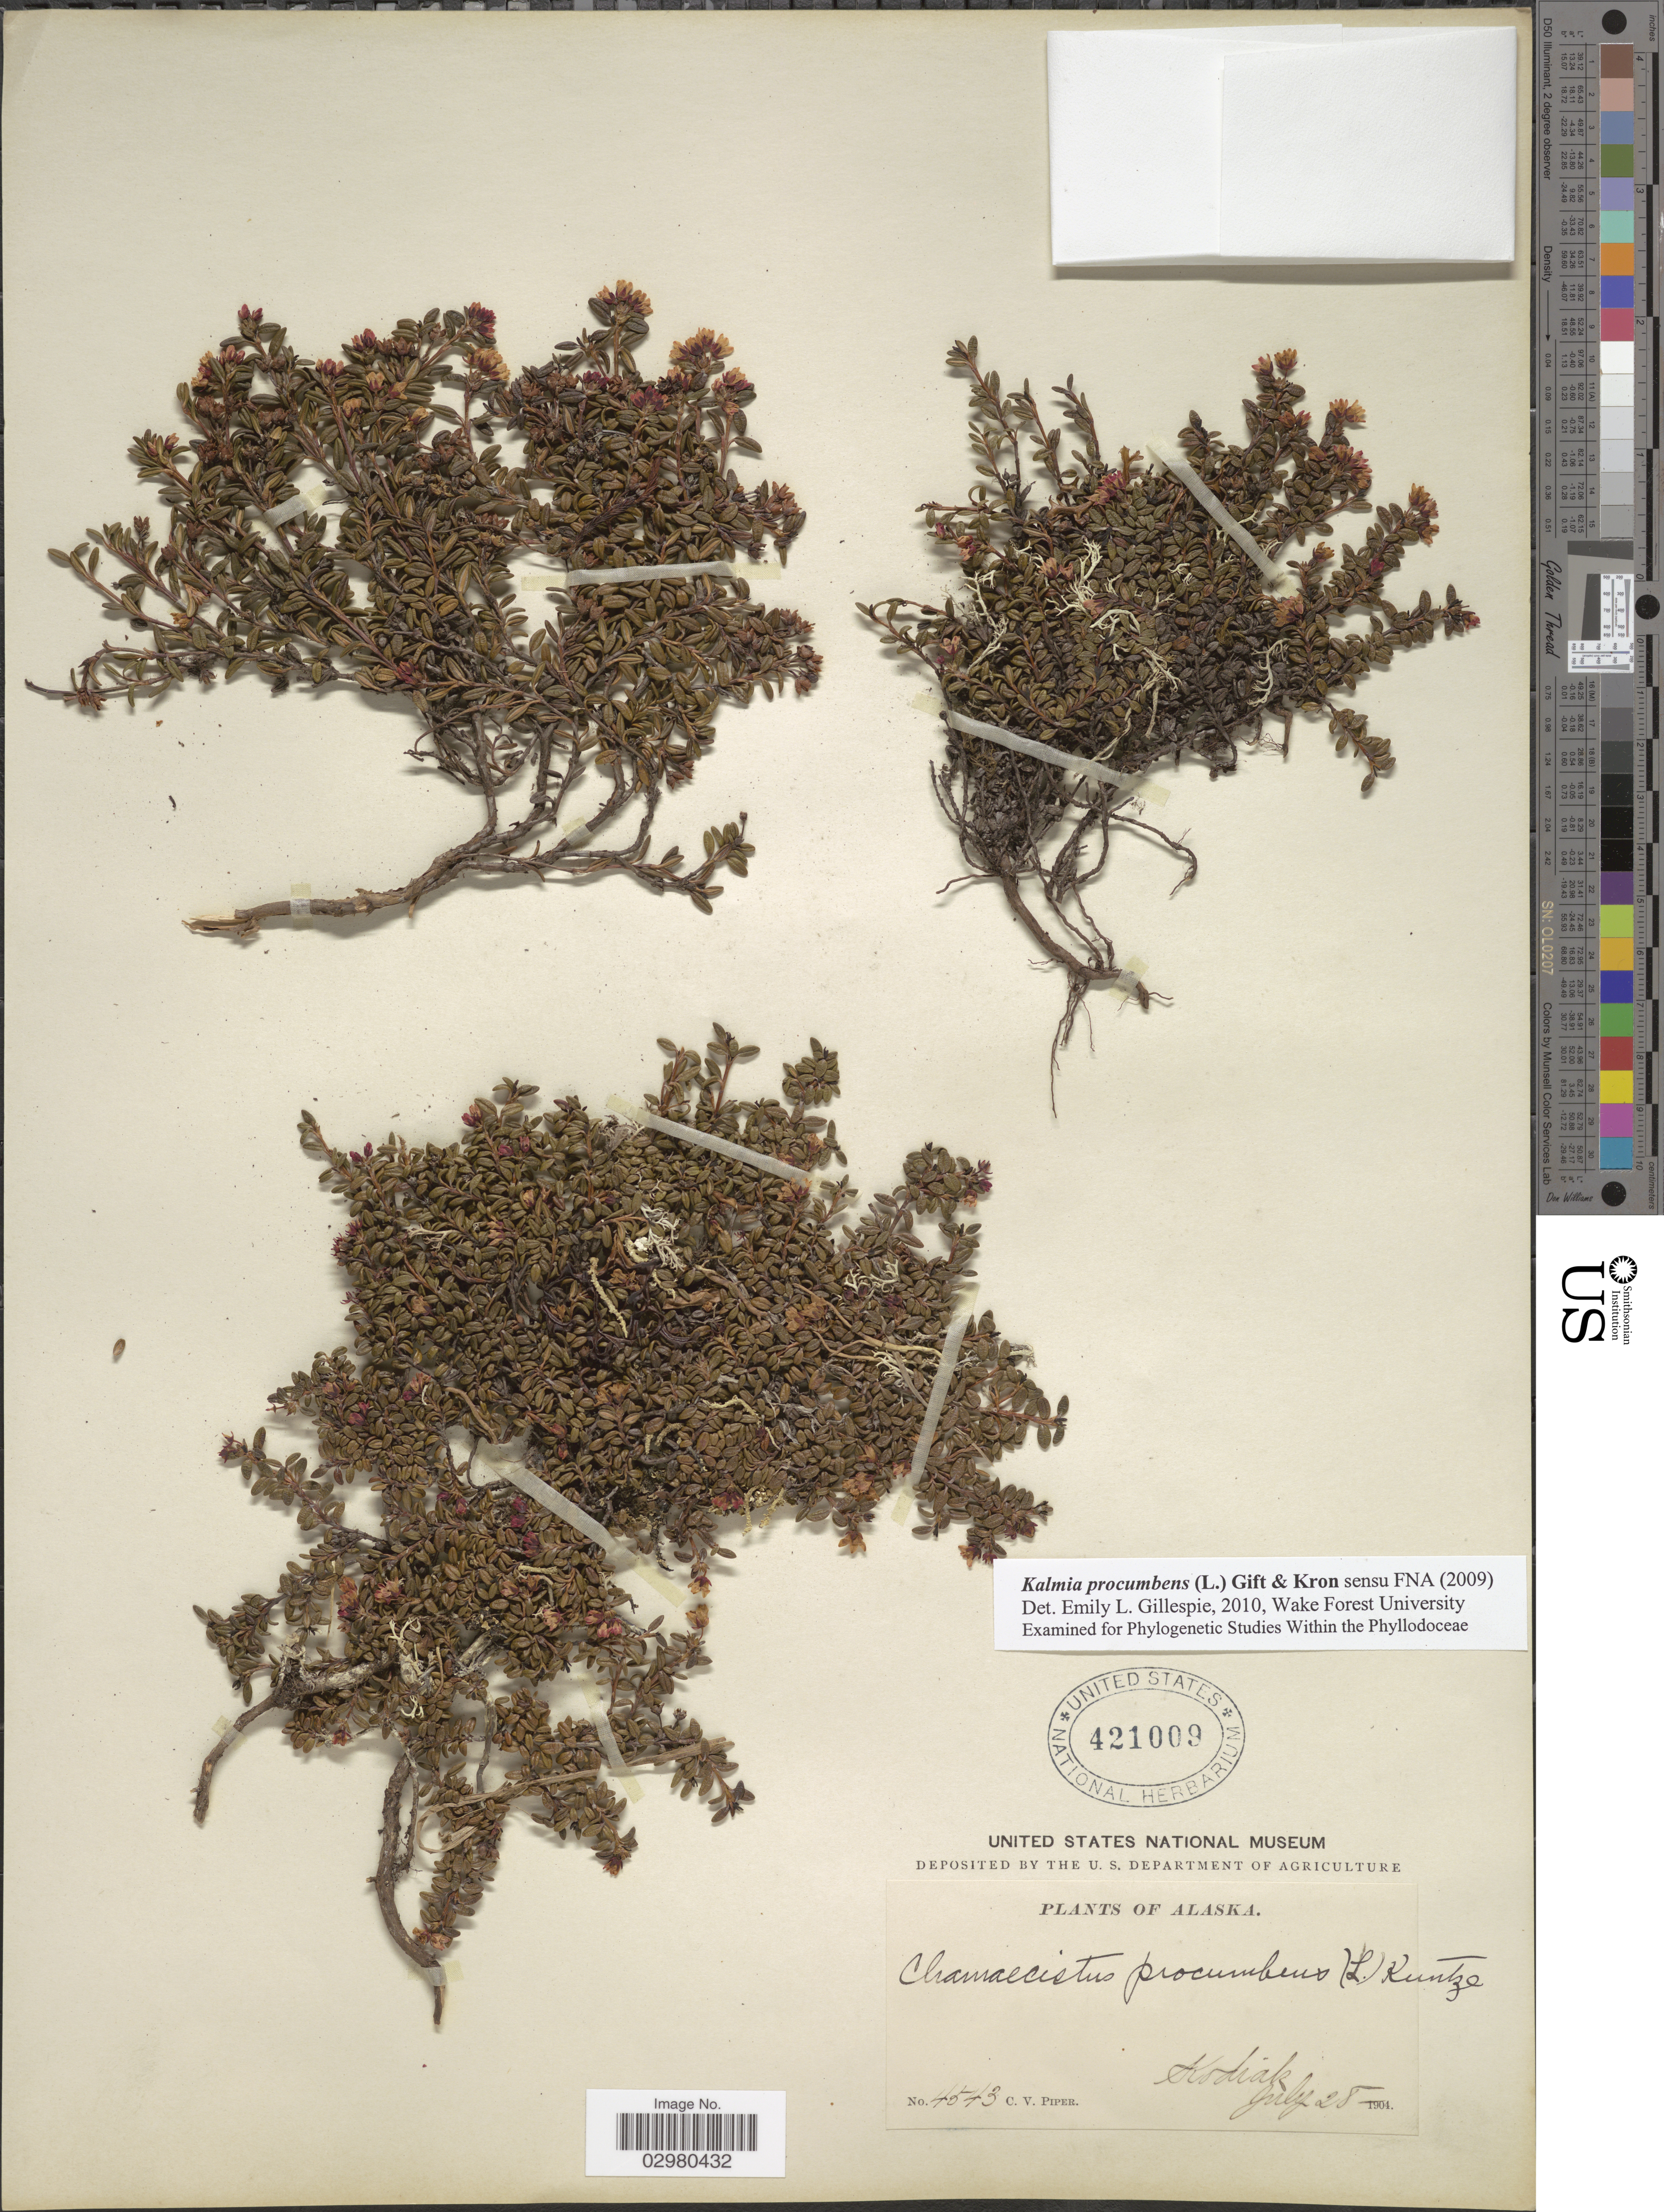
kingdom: Plantae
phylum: Tracheophyta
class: Magnoliopsida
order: Ericales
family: Ericaceae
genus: Loiseleuria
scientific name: Loiseleuria procumbens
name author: (L.) Desv.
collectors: C. V. Piper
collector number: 4543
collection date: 1904-07-28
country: United States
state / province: Alaska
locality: Kodiak.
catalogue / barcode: US 421009